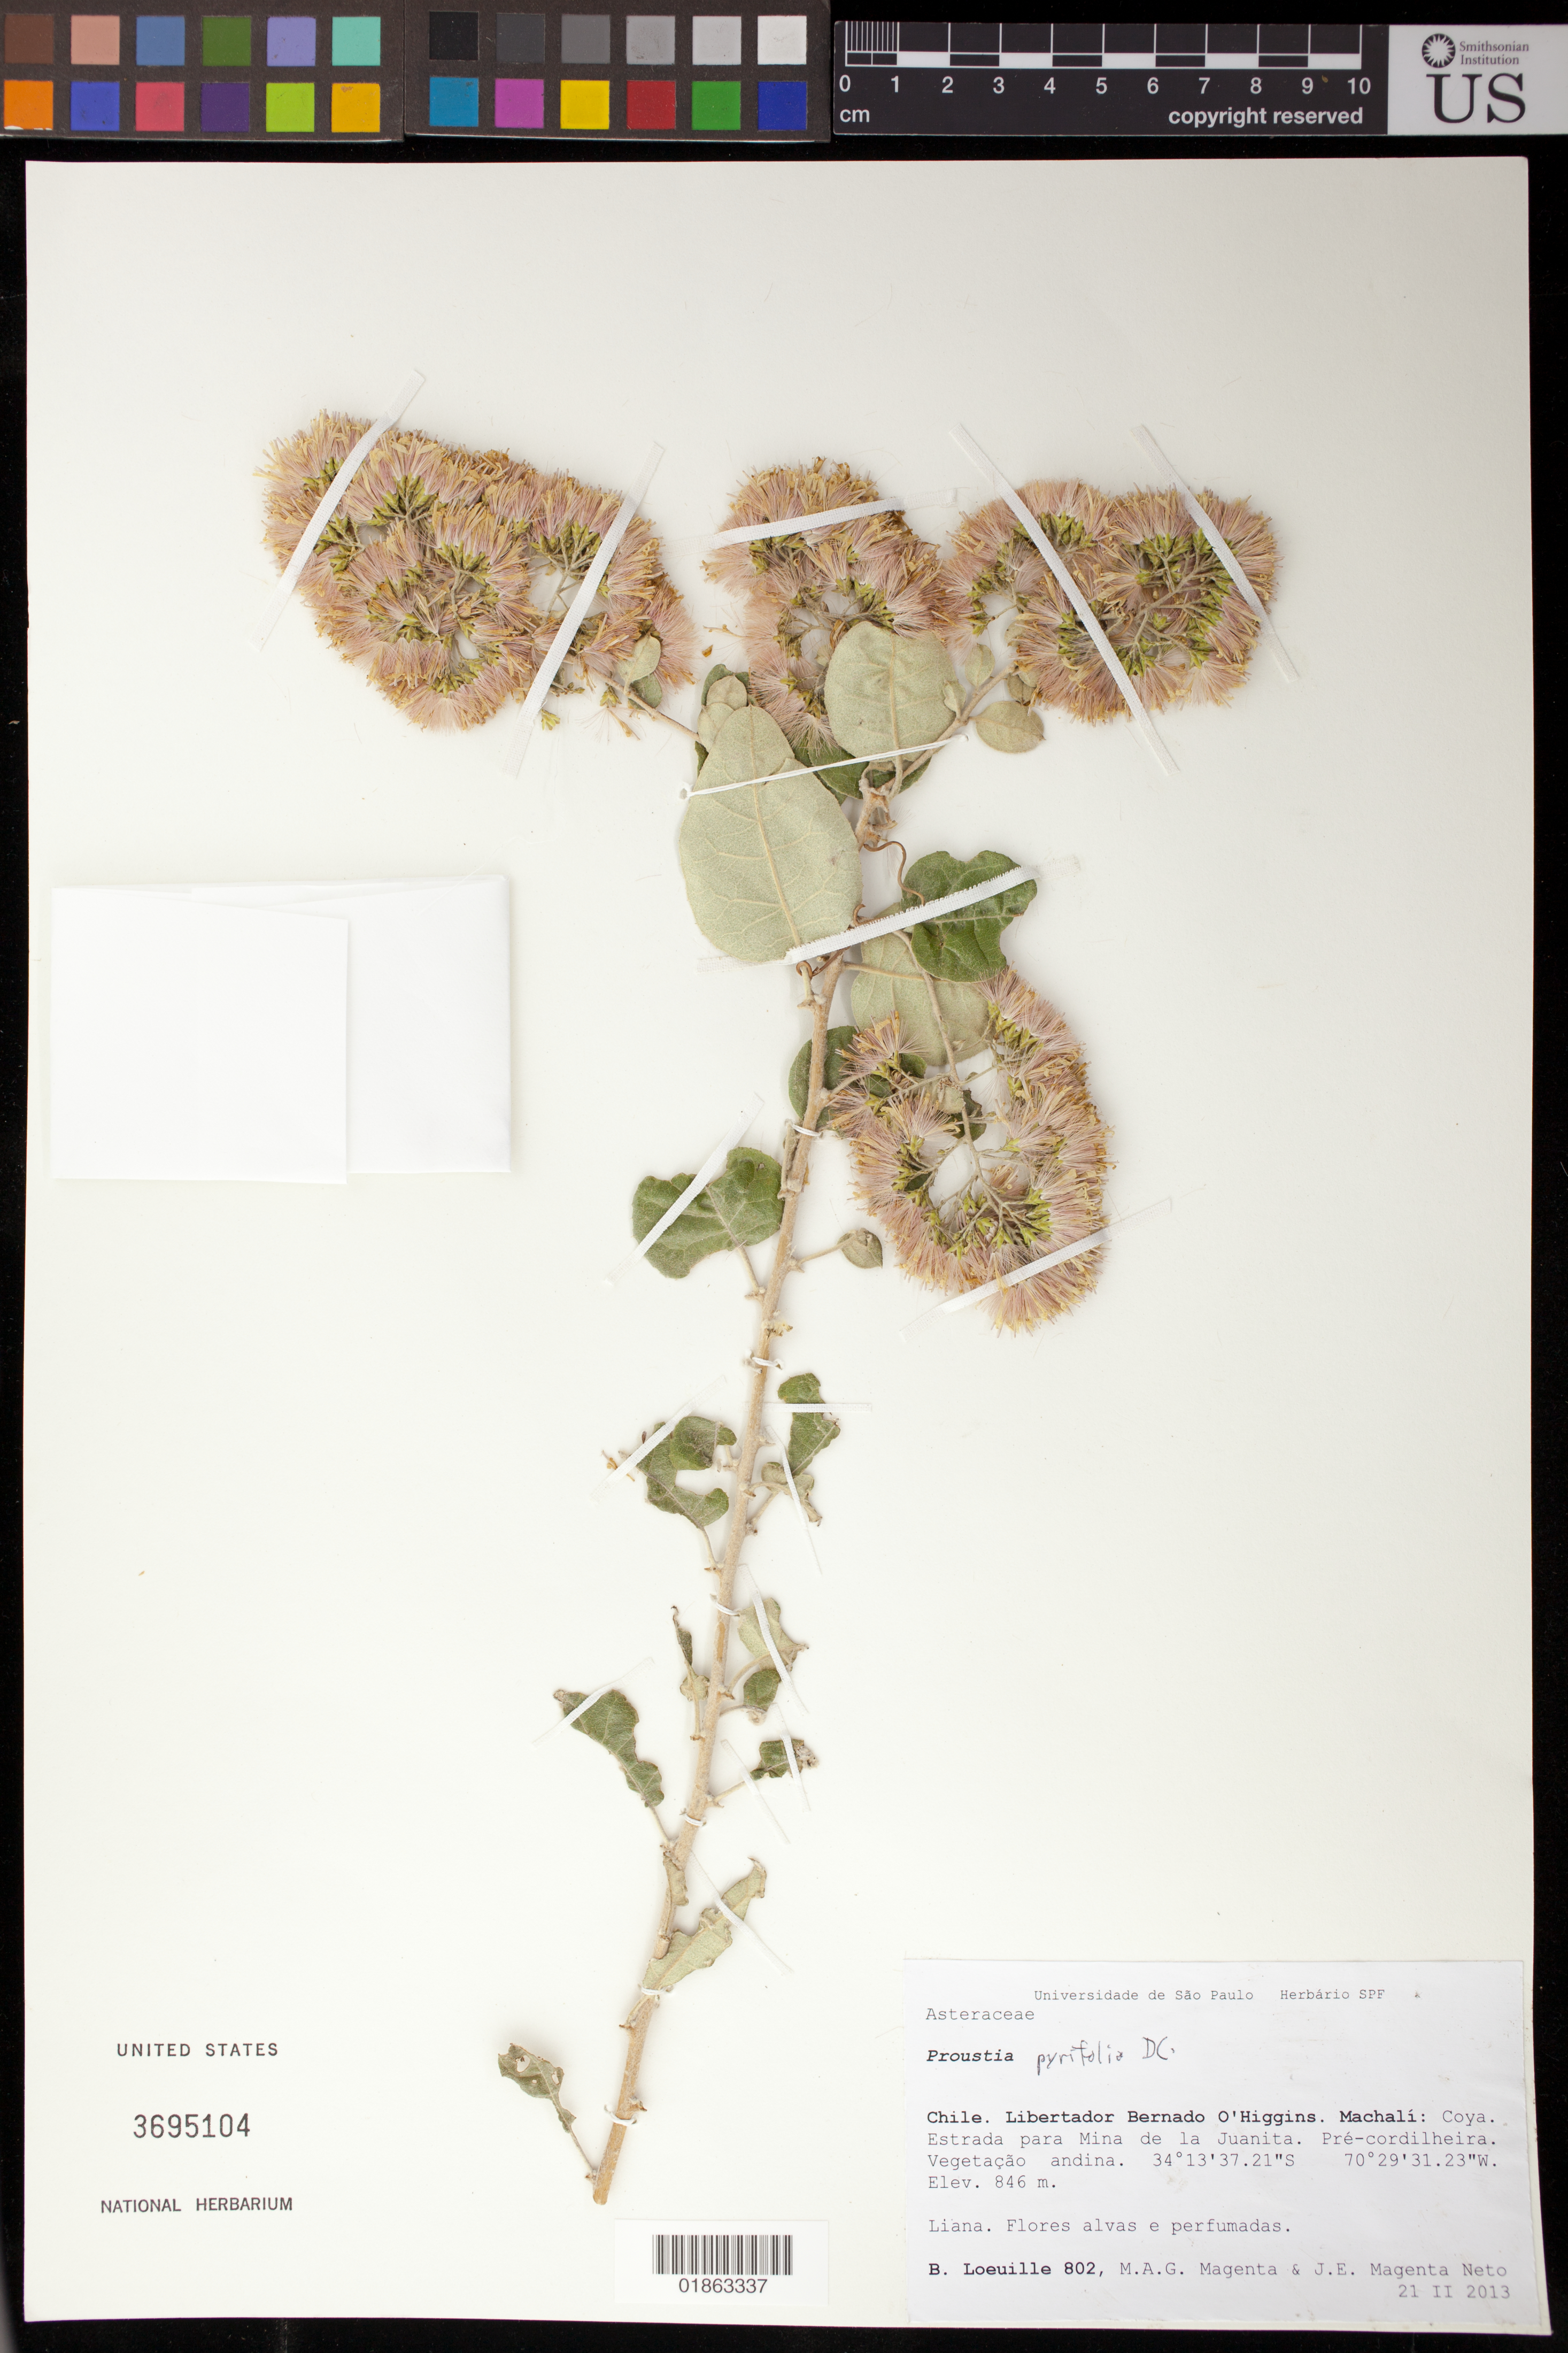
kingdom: Plantae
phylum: Tracheophyta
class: Magnoliopsida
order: Asterales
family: Asteraceae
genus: Proustia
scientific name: Proustia pyrifolia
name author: DC.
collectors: B. Loeuille, M. A. G. Magenta & J. Magenta Neto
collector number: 802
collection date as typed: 21 II 2013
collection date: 2013-02-21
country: Chile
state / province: O'Higgins (VI)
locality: Libertador Bernado O'Higgins. Machali: Coya. Estrada para Mina de la Juanita.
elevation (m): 846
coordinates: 34 13 37.21 S, 70 29 31.23 W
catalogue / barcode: US 3695104